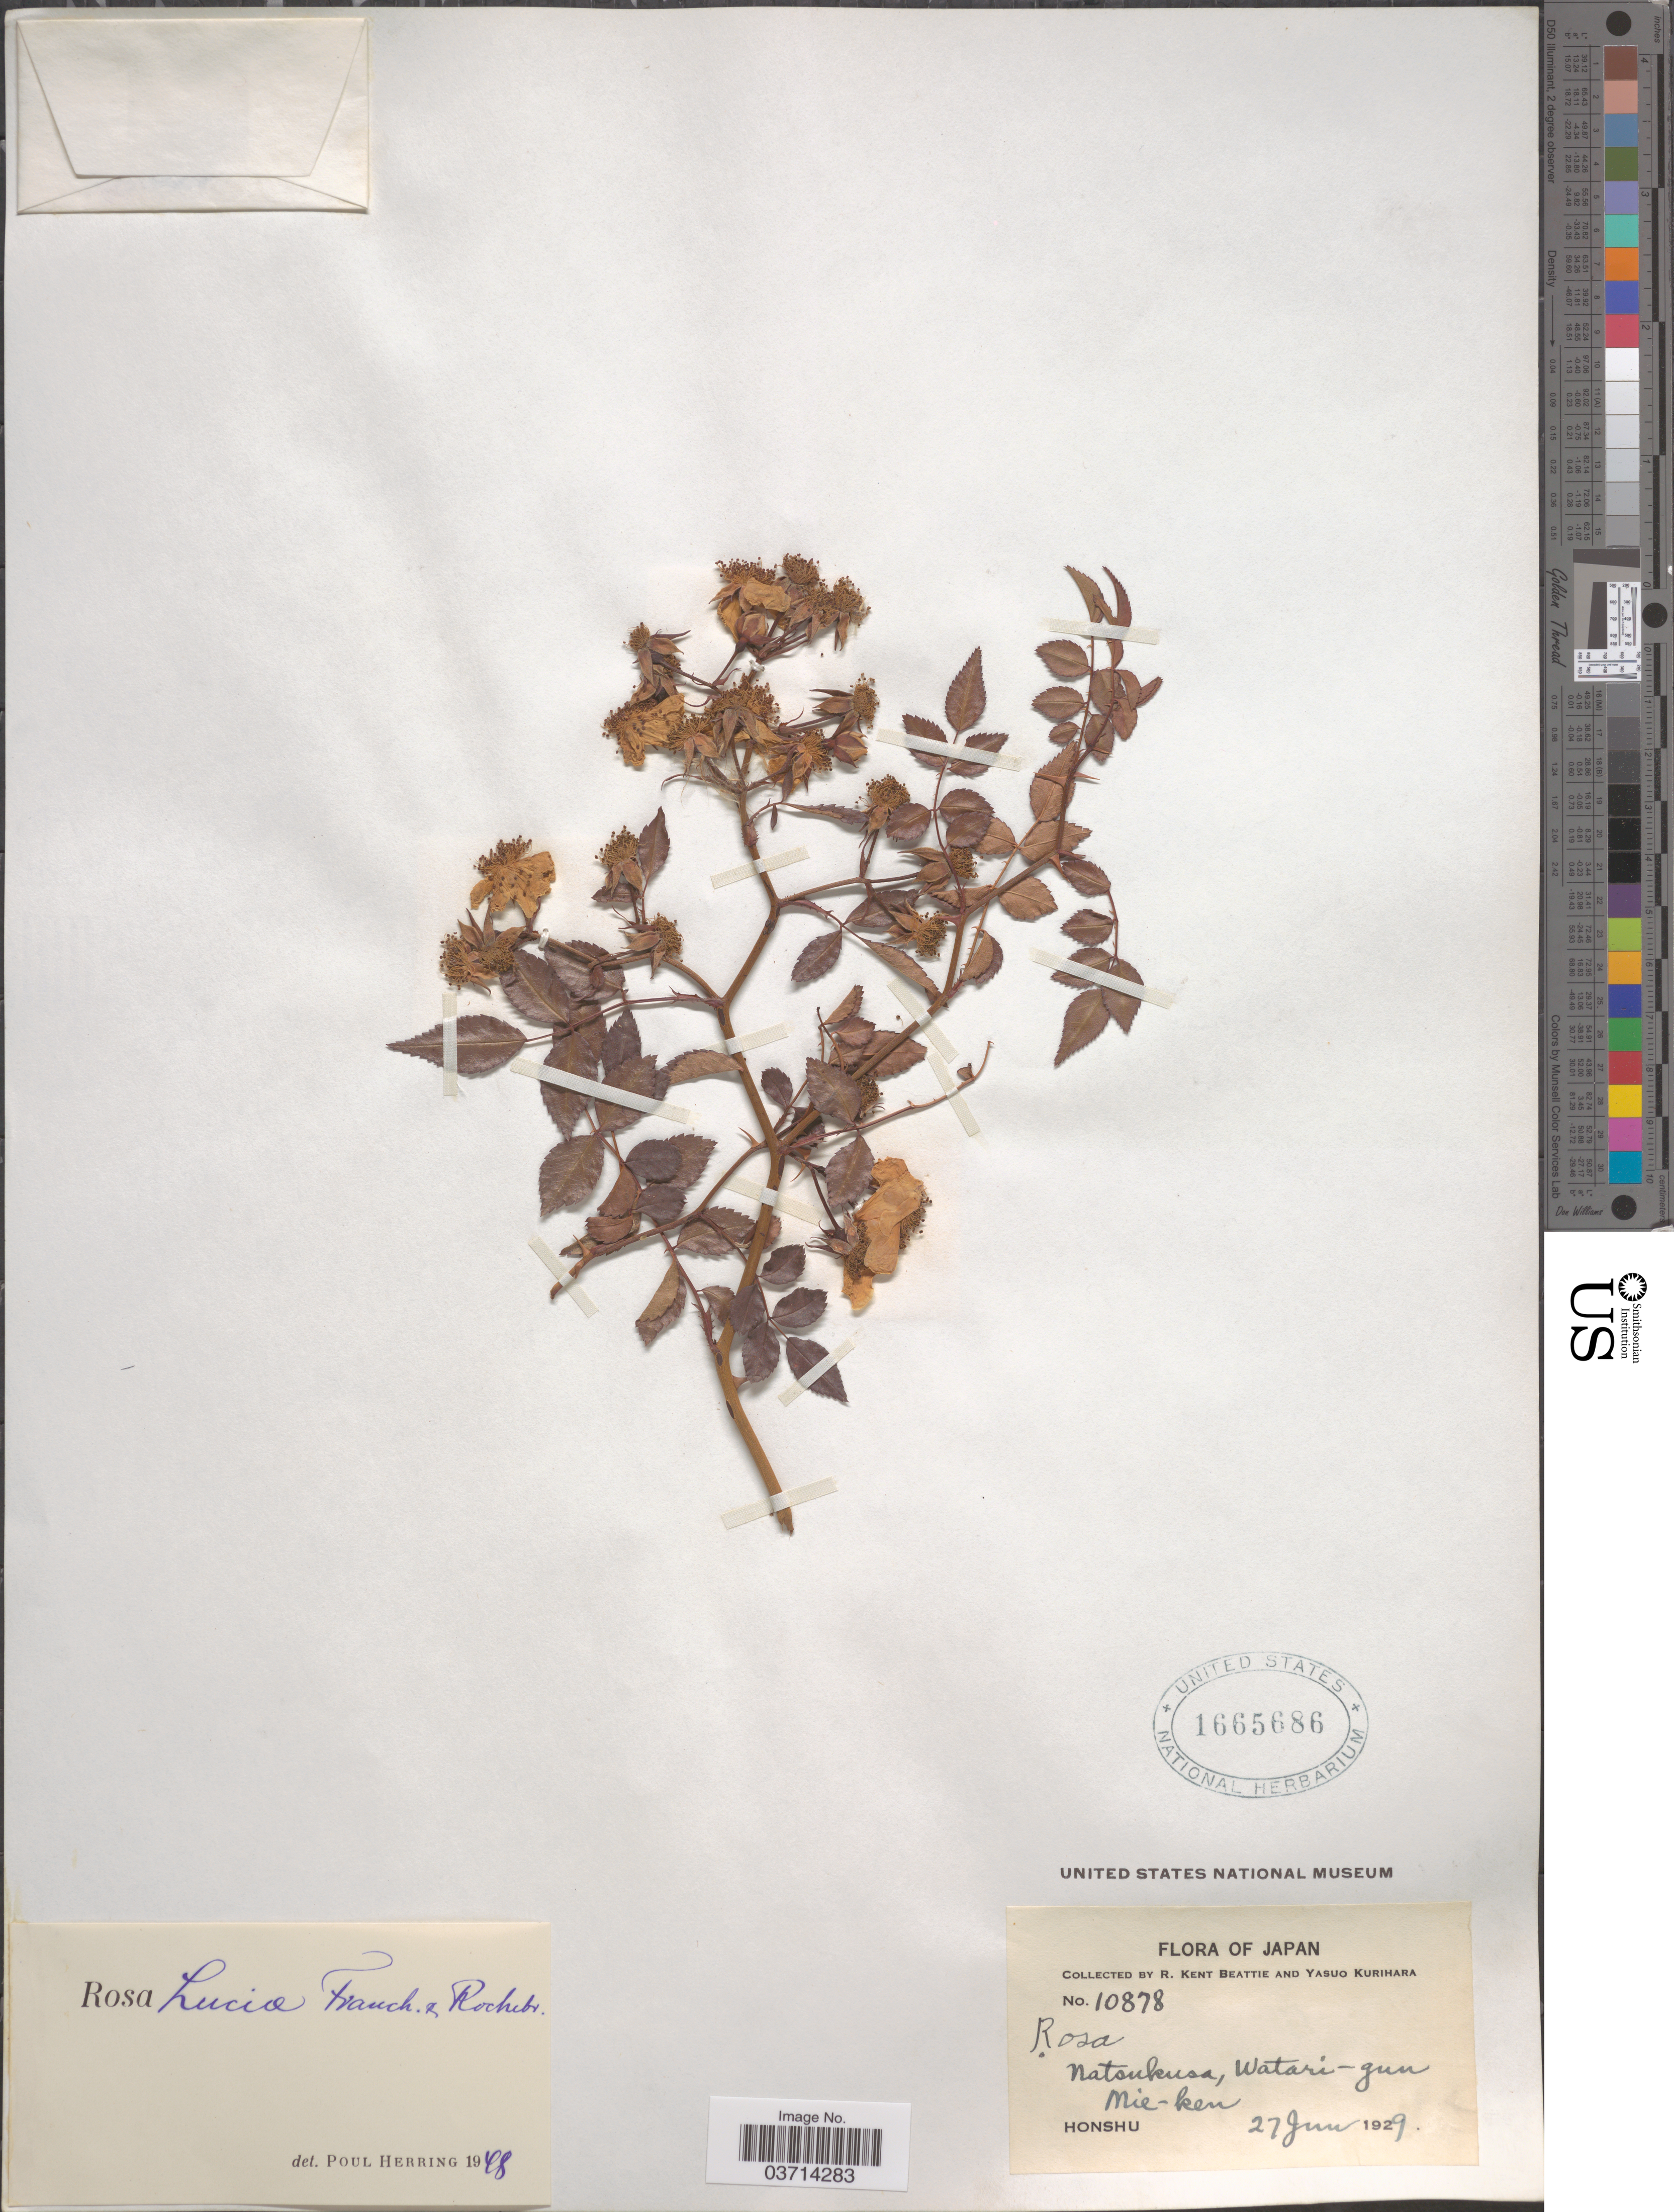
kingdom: Plantae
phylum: Tracheophyta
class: Magnoliopsida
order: Rosales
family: Rosaceae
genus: Rosa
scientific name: Rosa luciae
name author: Franch. & Rochebr.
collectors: R. K. Beattie & Y. Kurihara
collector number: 10878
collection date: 1929-06-27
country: Japan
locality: Natsukusa, Watari-gun Mie-ken. Honshu.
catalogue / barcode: US 1665686